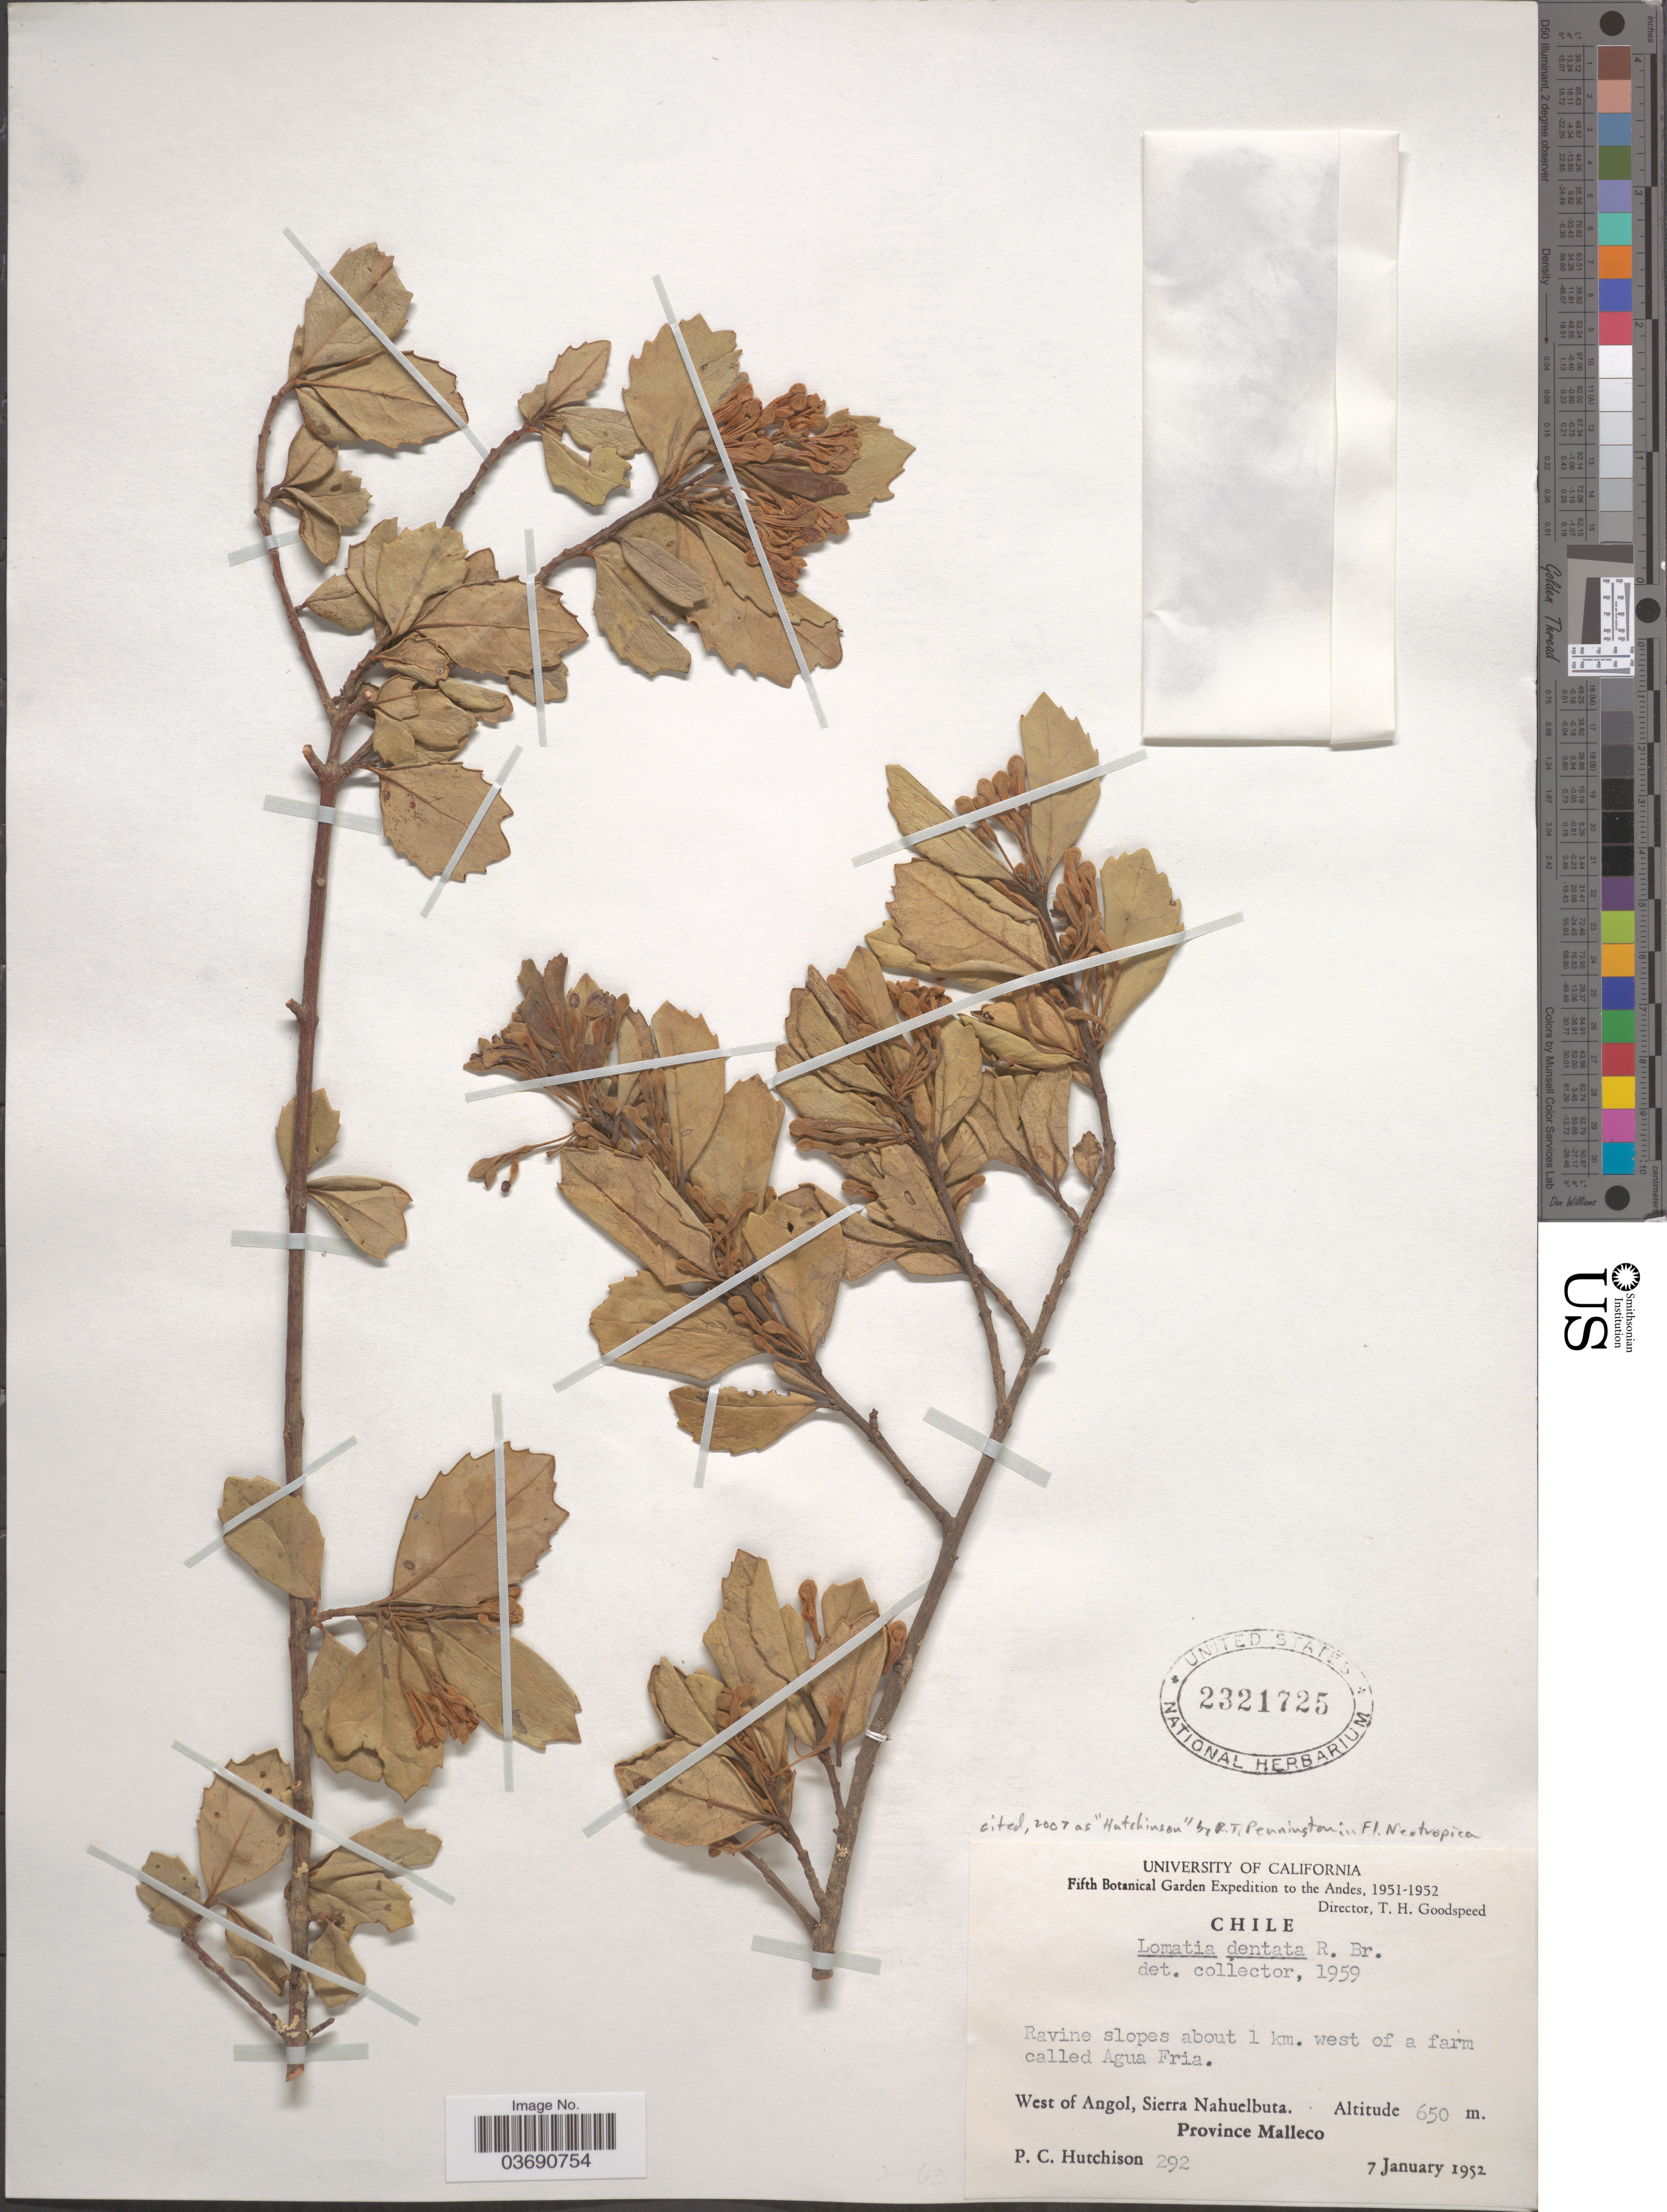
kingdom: Plantae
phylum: Tracheophyta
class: Magnoliopsida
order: Proteales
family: Proteaceae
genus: Lomatia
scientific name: Lomatia dentata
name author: R. Br.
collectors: P. C. Hutchison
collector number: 292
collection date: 1952-01-07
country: Chile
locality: The Andes. Ravine slopes about 1 km. west of a farm called Agua Fria. West of Angol, Sierra Nahuelbuta. Province Malleco.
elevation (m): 650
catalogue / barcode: US 2321725